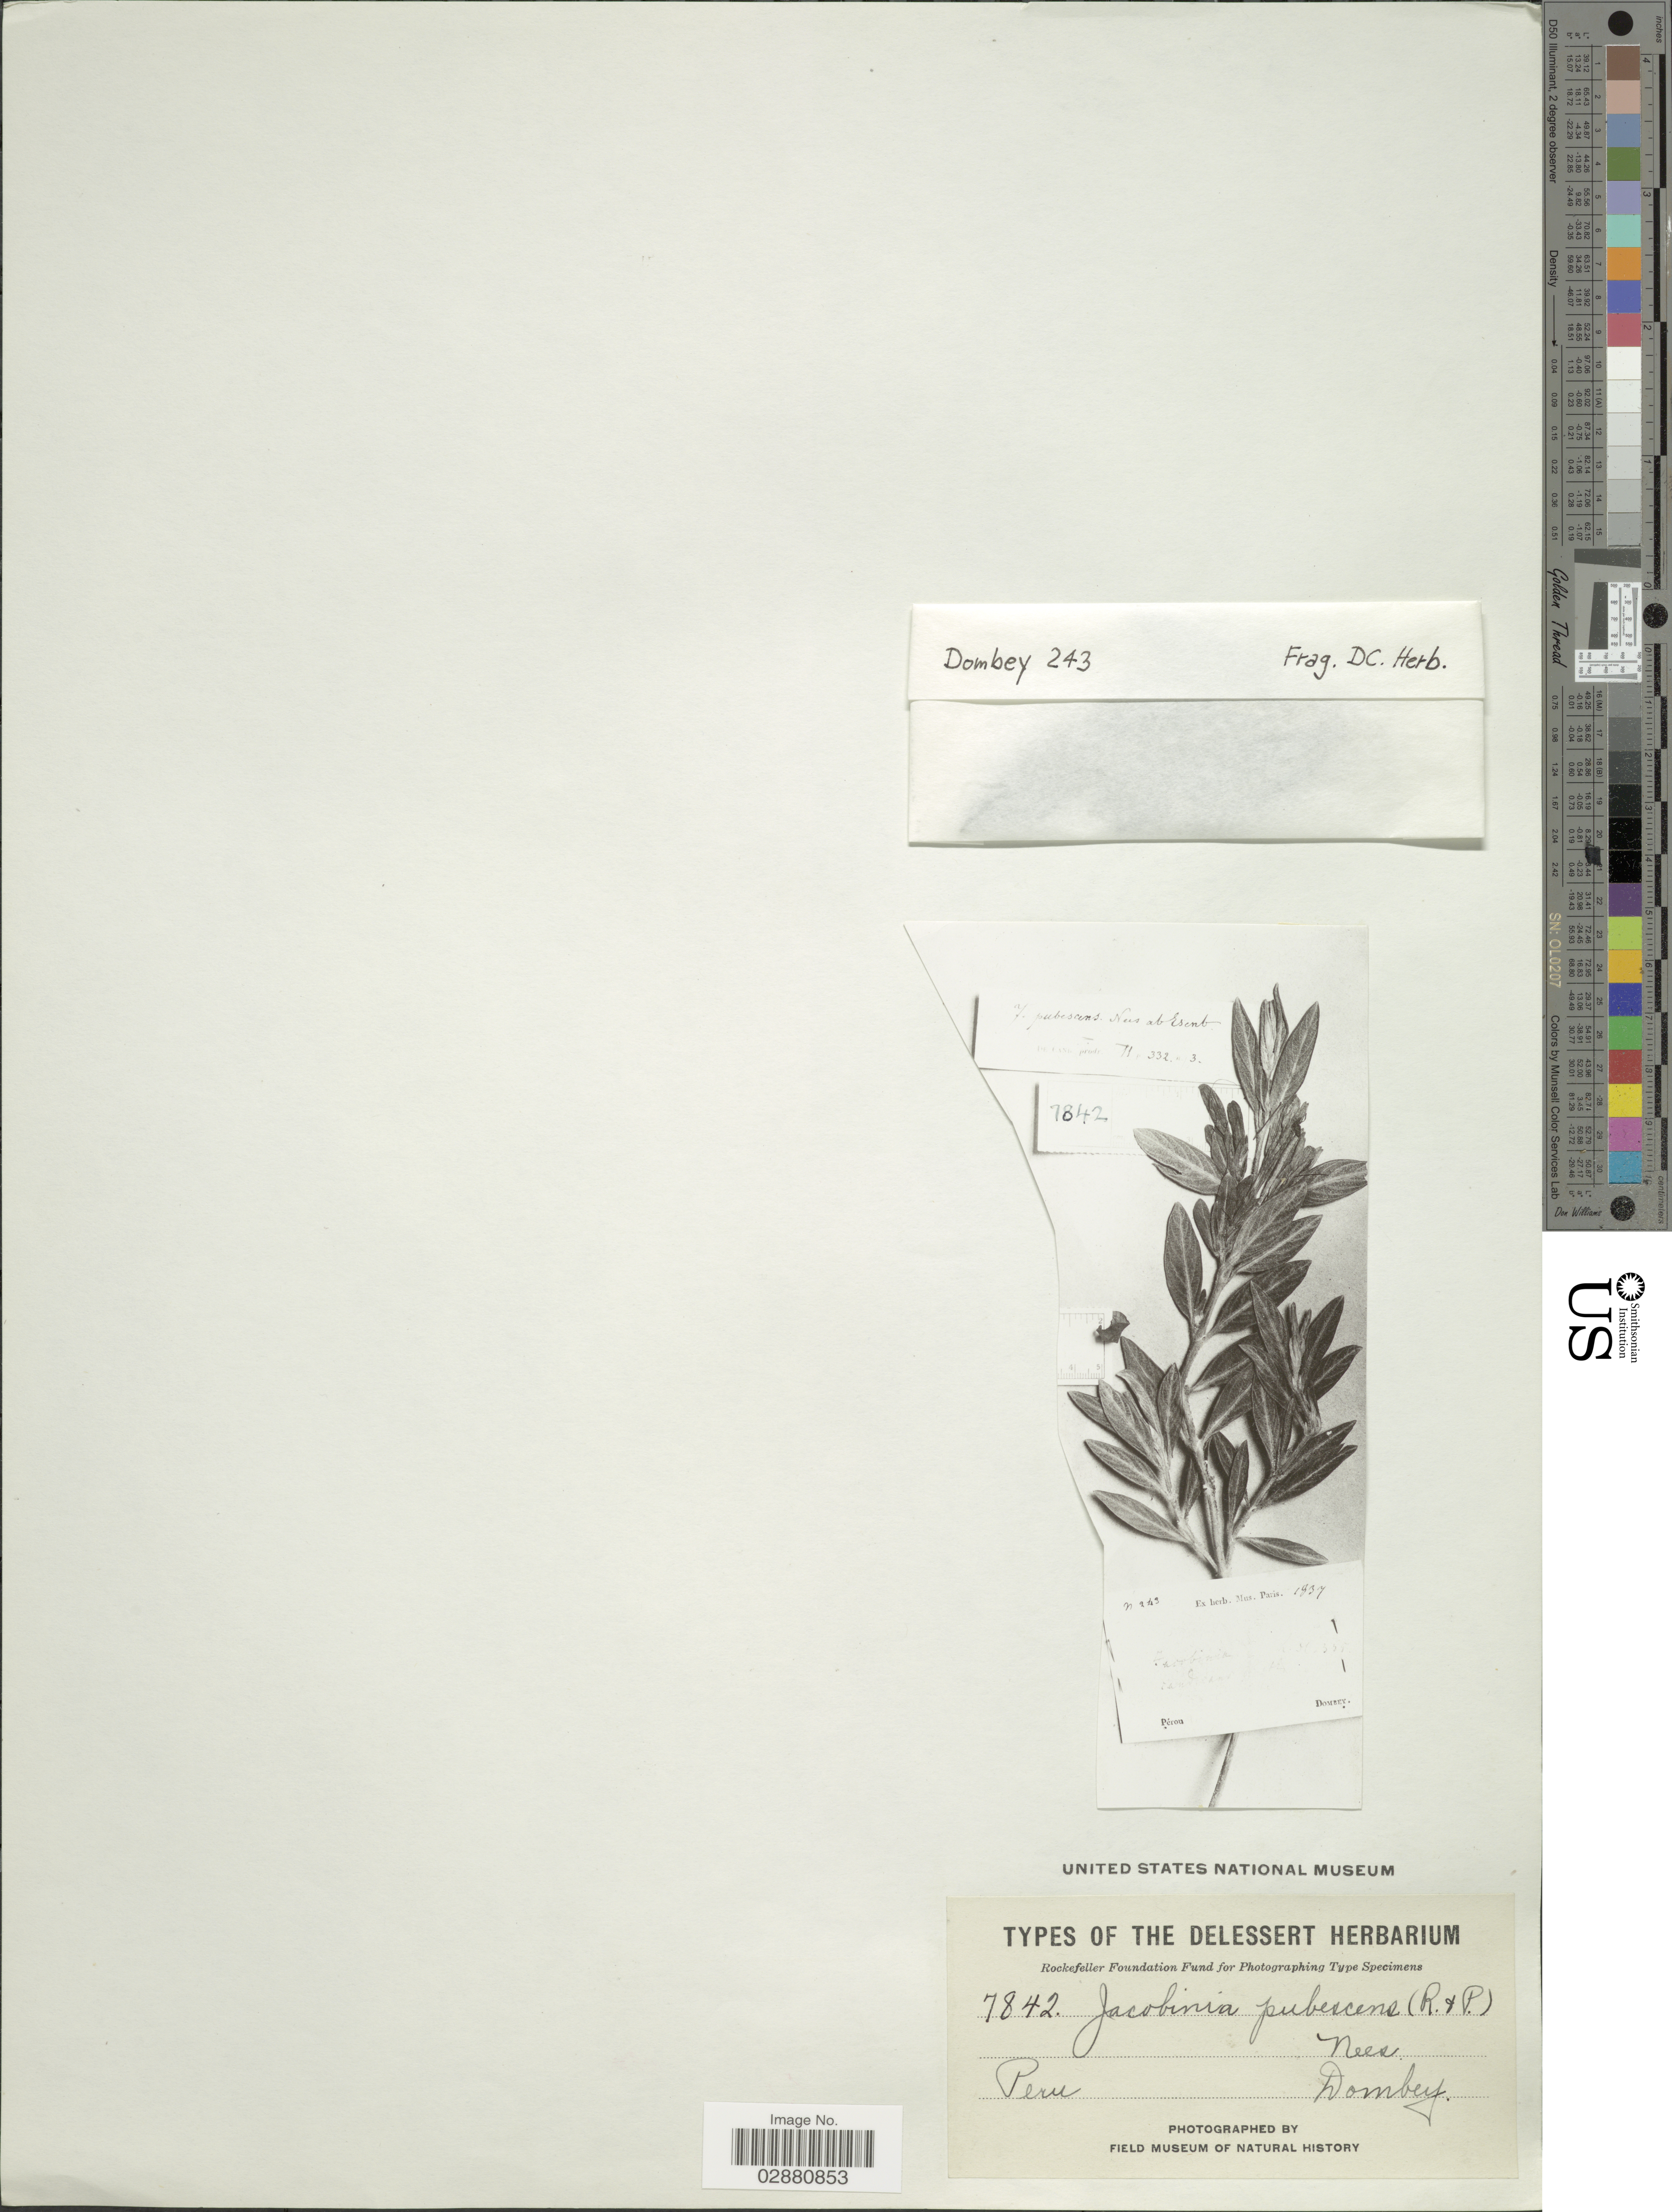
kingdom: Plantae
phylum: Tracheophyta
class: Magnoliopsida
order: Lamiales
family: Acanthaceae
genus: Justicia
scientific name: Justicia sericea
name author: Ruiz & Pav.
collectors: Dombey, --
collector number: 243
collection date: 1837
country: Peru